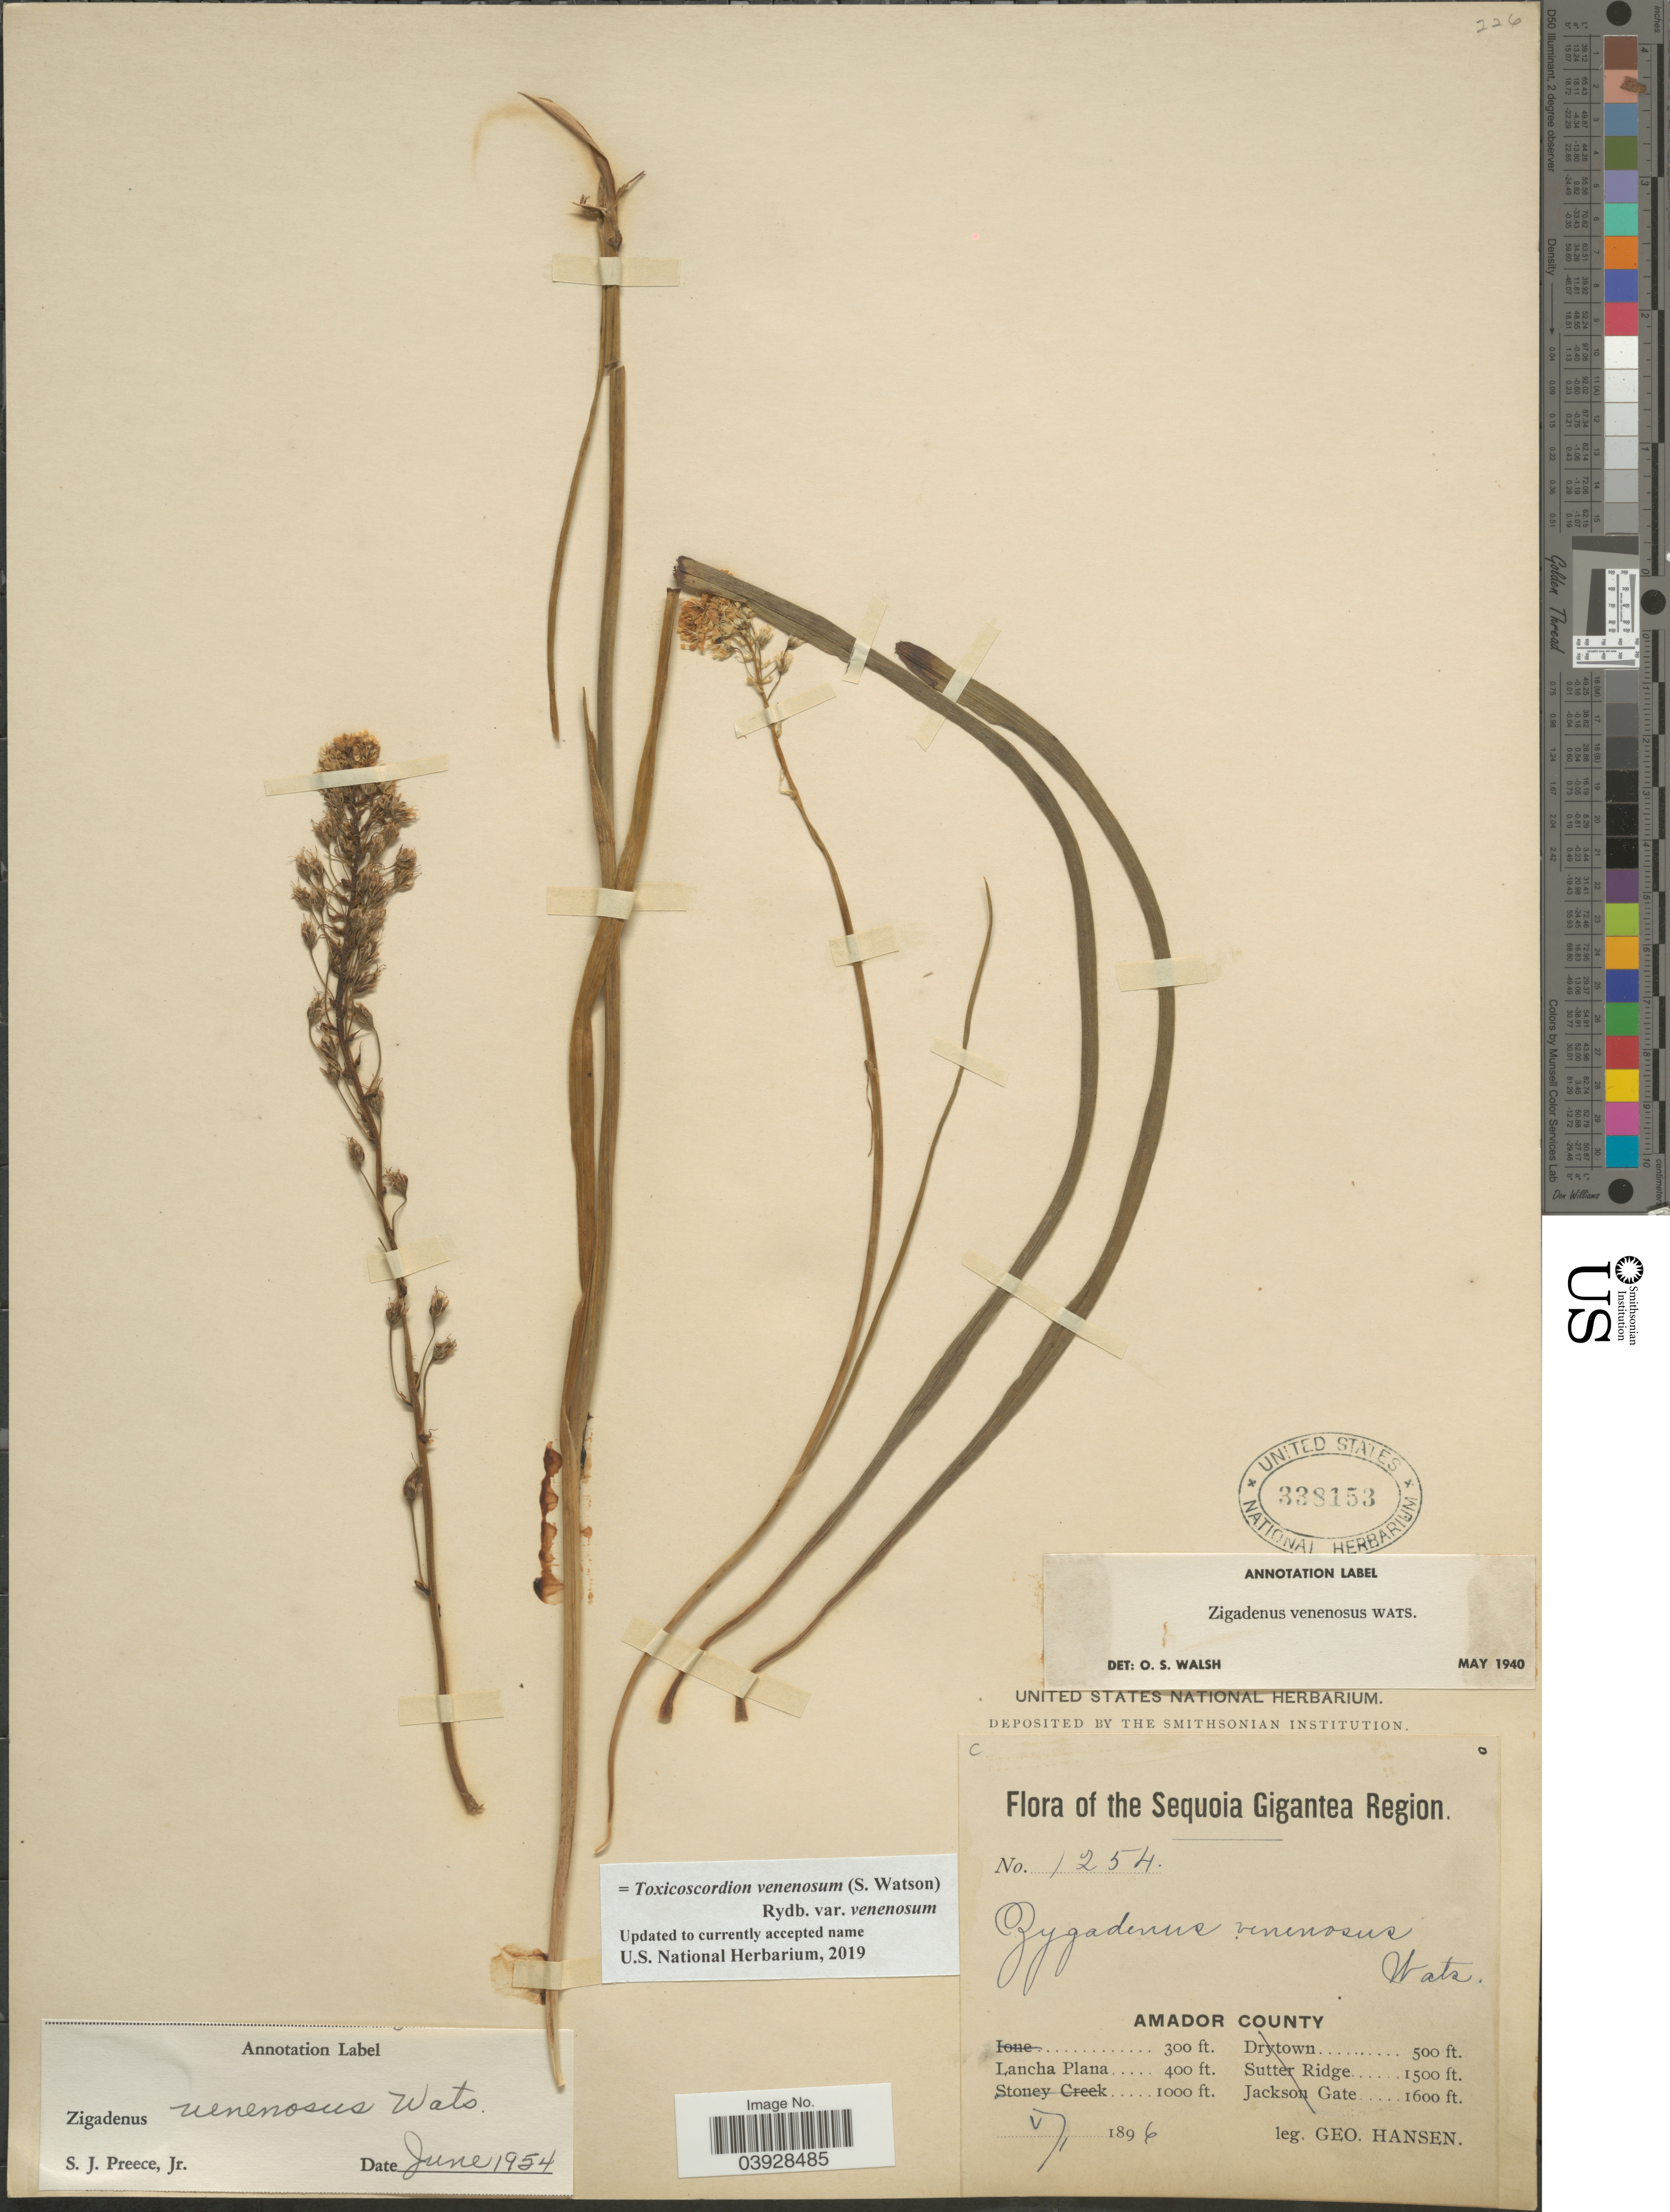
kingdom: Plantae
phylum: Tracheophyta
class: Liliopsida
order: Liliales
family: Melanthiaceae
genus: Toxicoscordion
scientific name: Toxicoscordion venenosum var. gramineum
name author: (Rydb.) Brasher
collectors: G. Hansen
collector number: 1254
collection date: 1896-05-01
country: United States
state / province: California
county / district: Amador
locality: The Sequoia Gigantea Region. Amador County. Lancha Plana.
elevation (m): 122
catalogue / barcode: US 338153